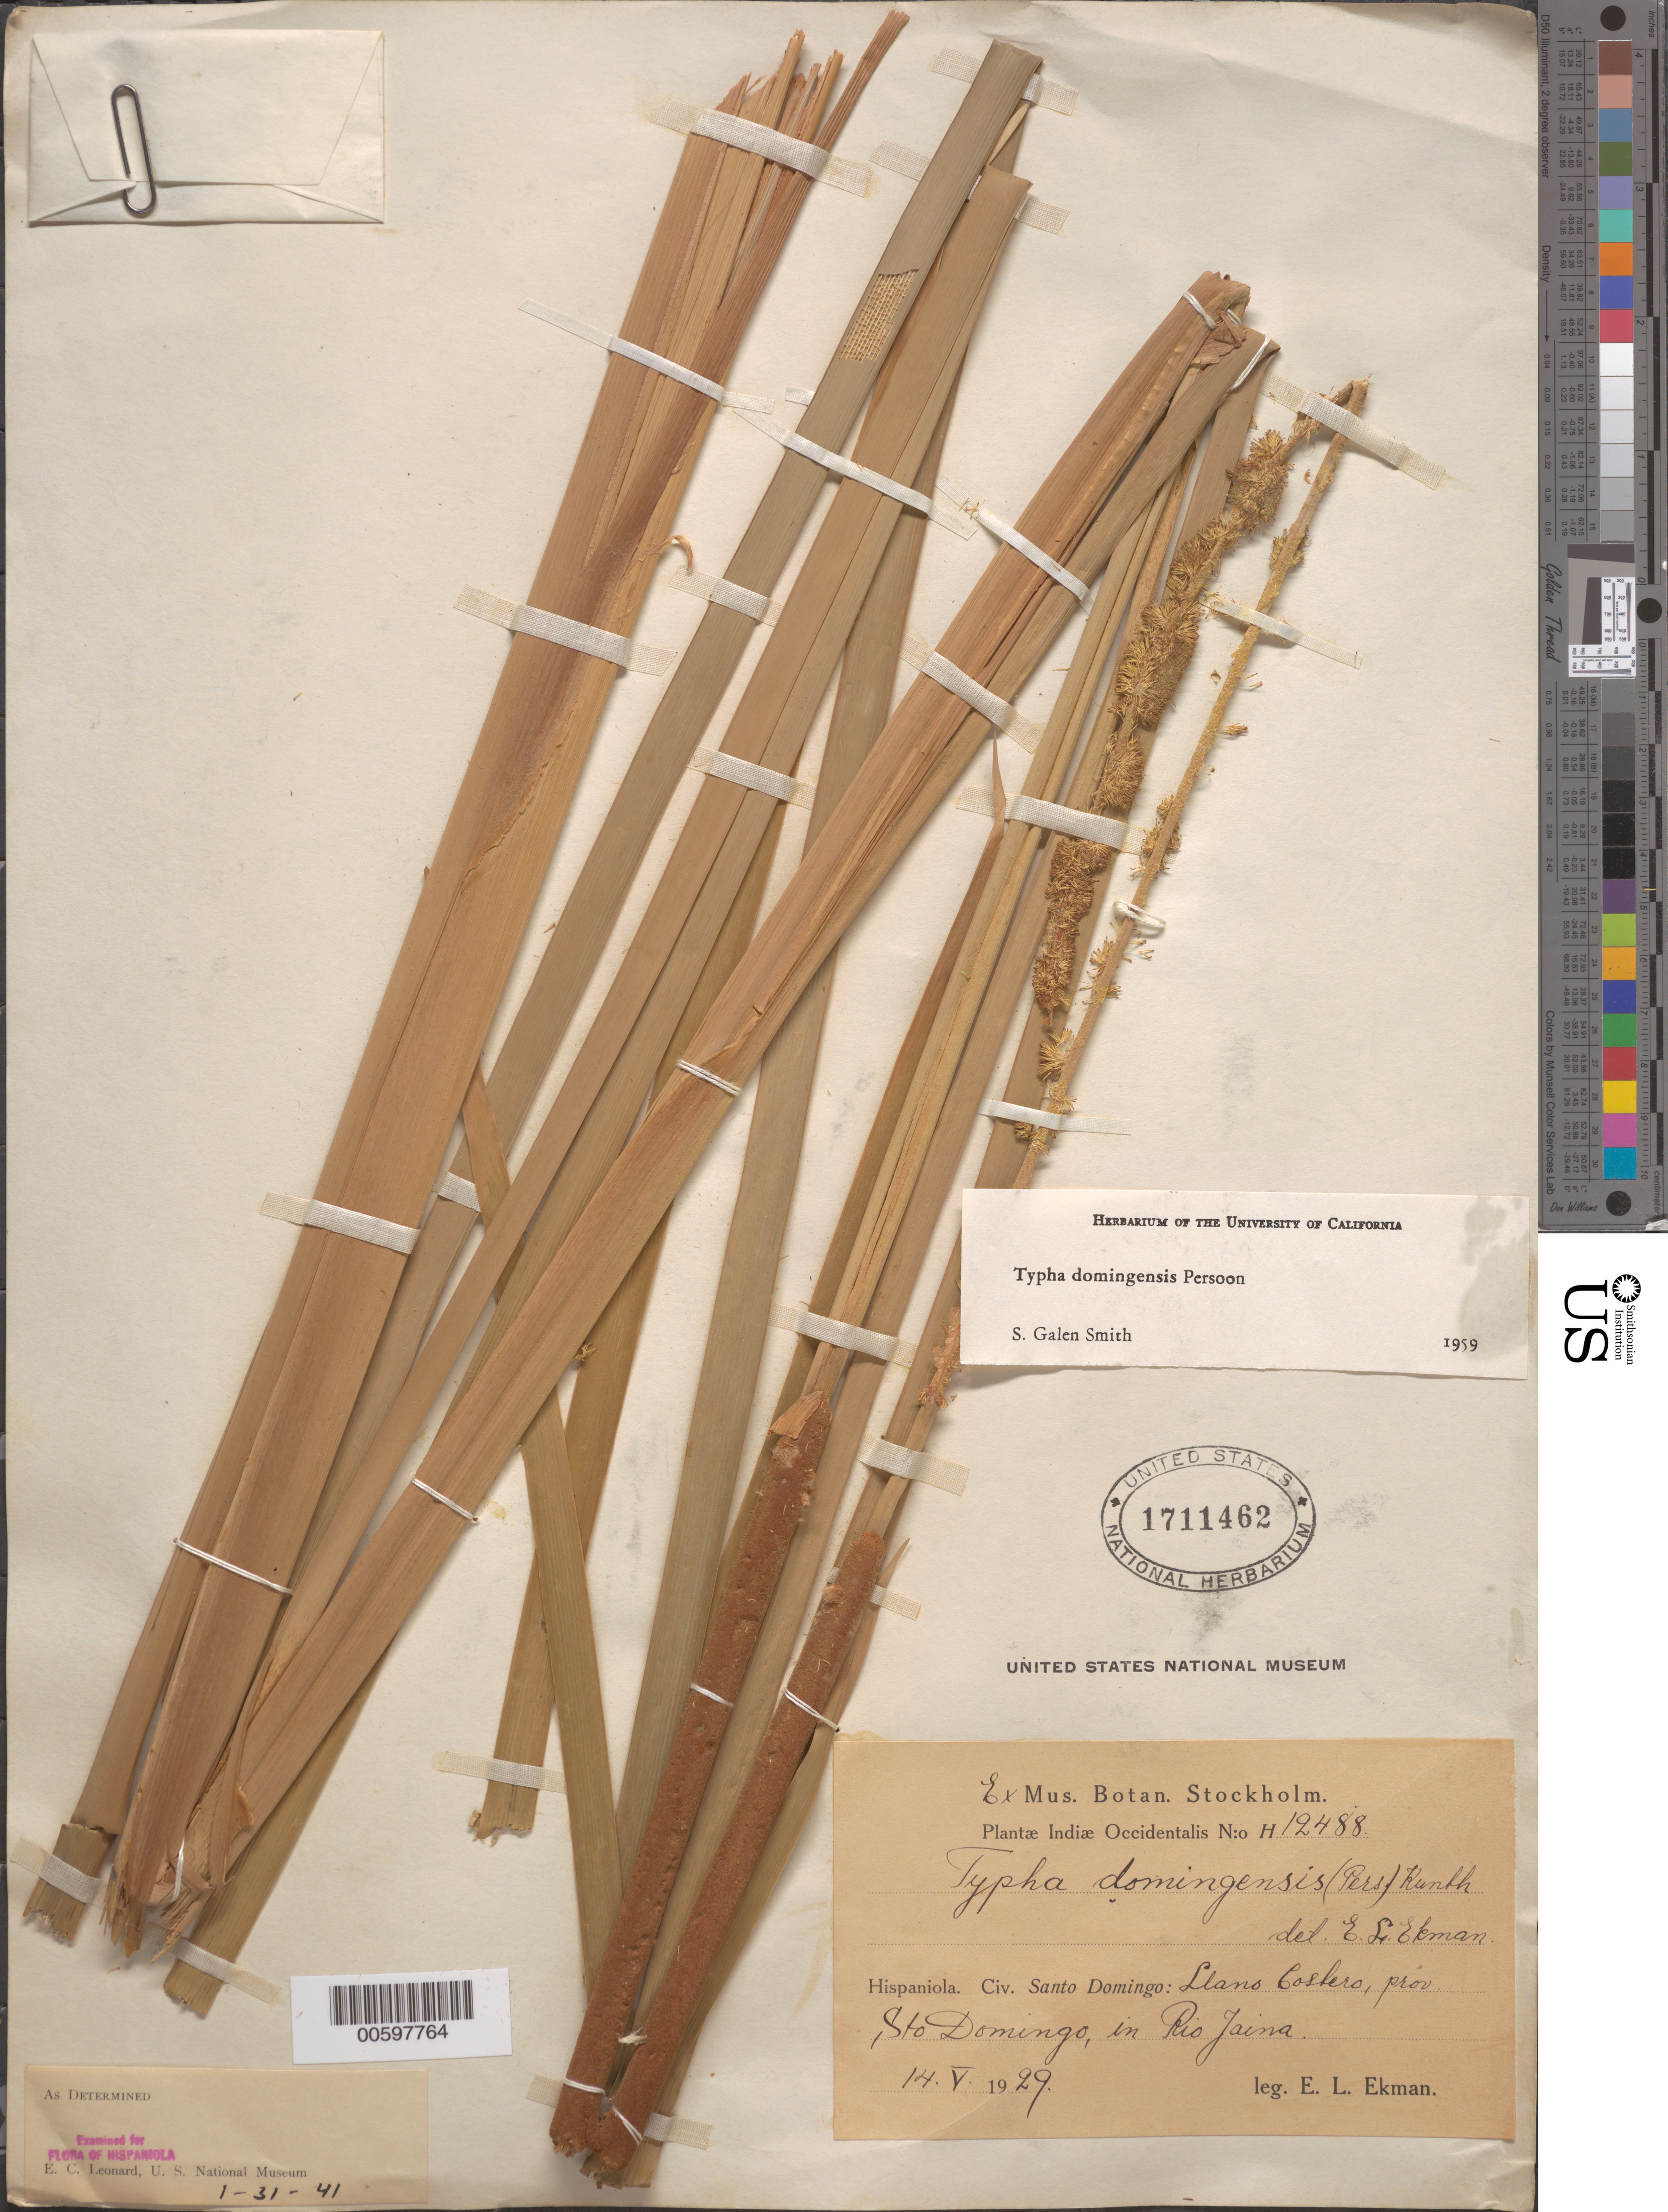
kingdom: Plantae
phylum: Tracheophyta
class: Liliopsida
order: Poales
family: Typhaceae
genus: Typha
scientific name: Typha domingensis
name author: Pers.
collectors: E. L. Ekman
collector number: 12488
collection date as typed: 14 May 1929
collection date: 1929-05-14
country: Dominican Republic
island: Hispaniola Island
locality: (Santo Domingo) Llano Costero, in Rio Jaina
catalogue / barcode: US 1711462